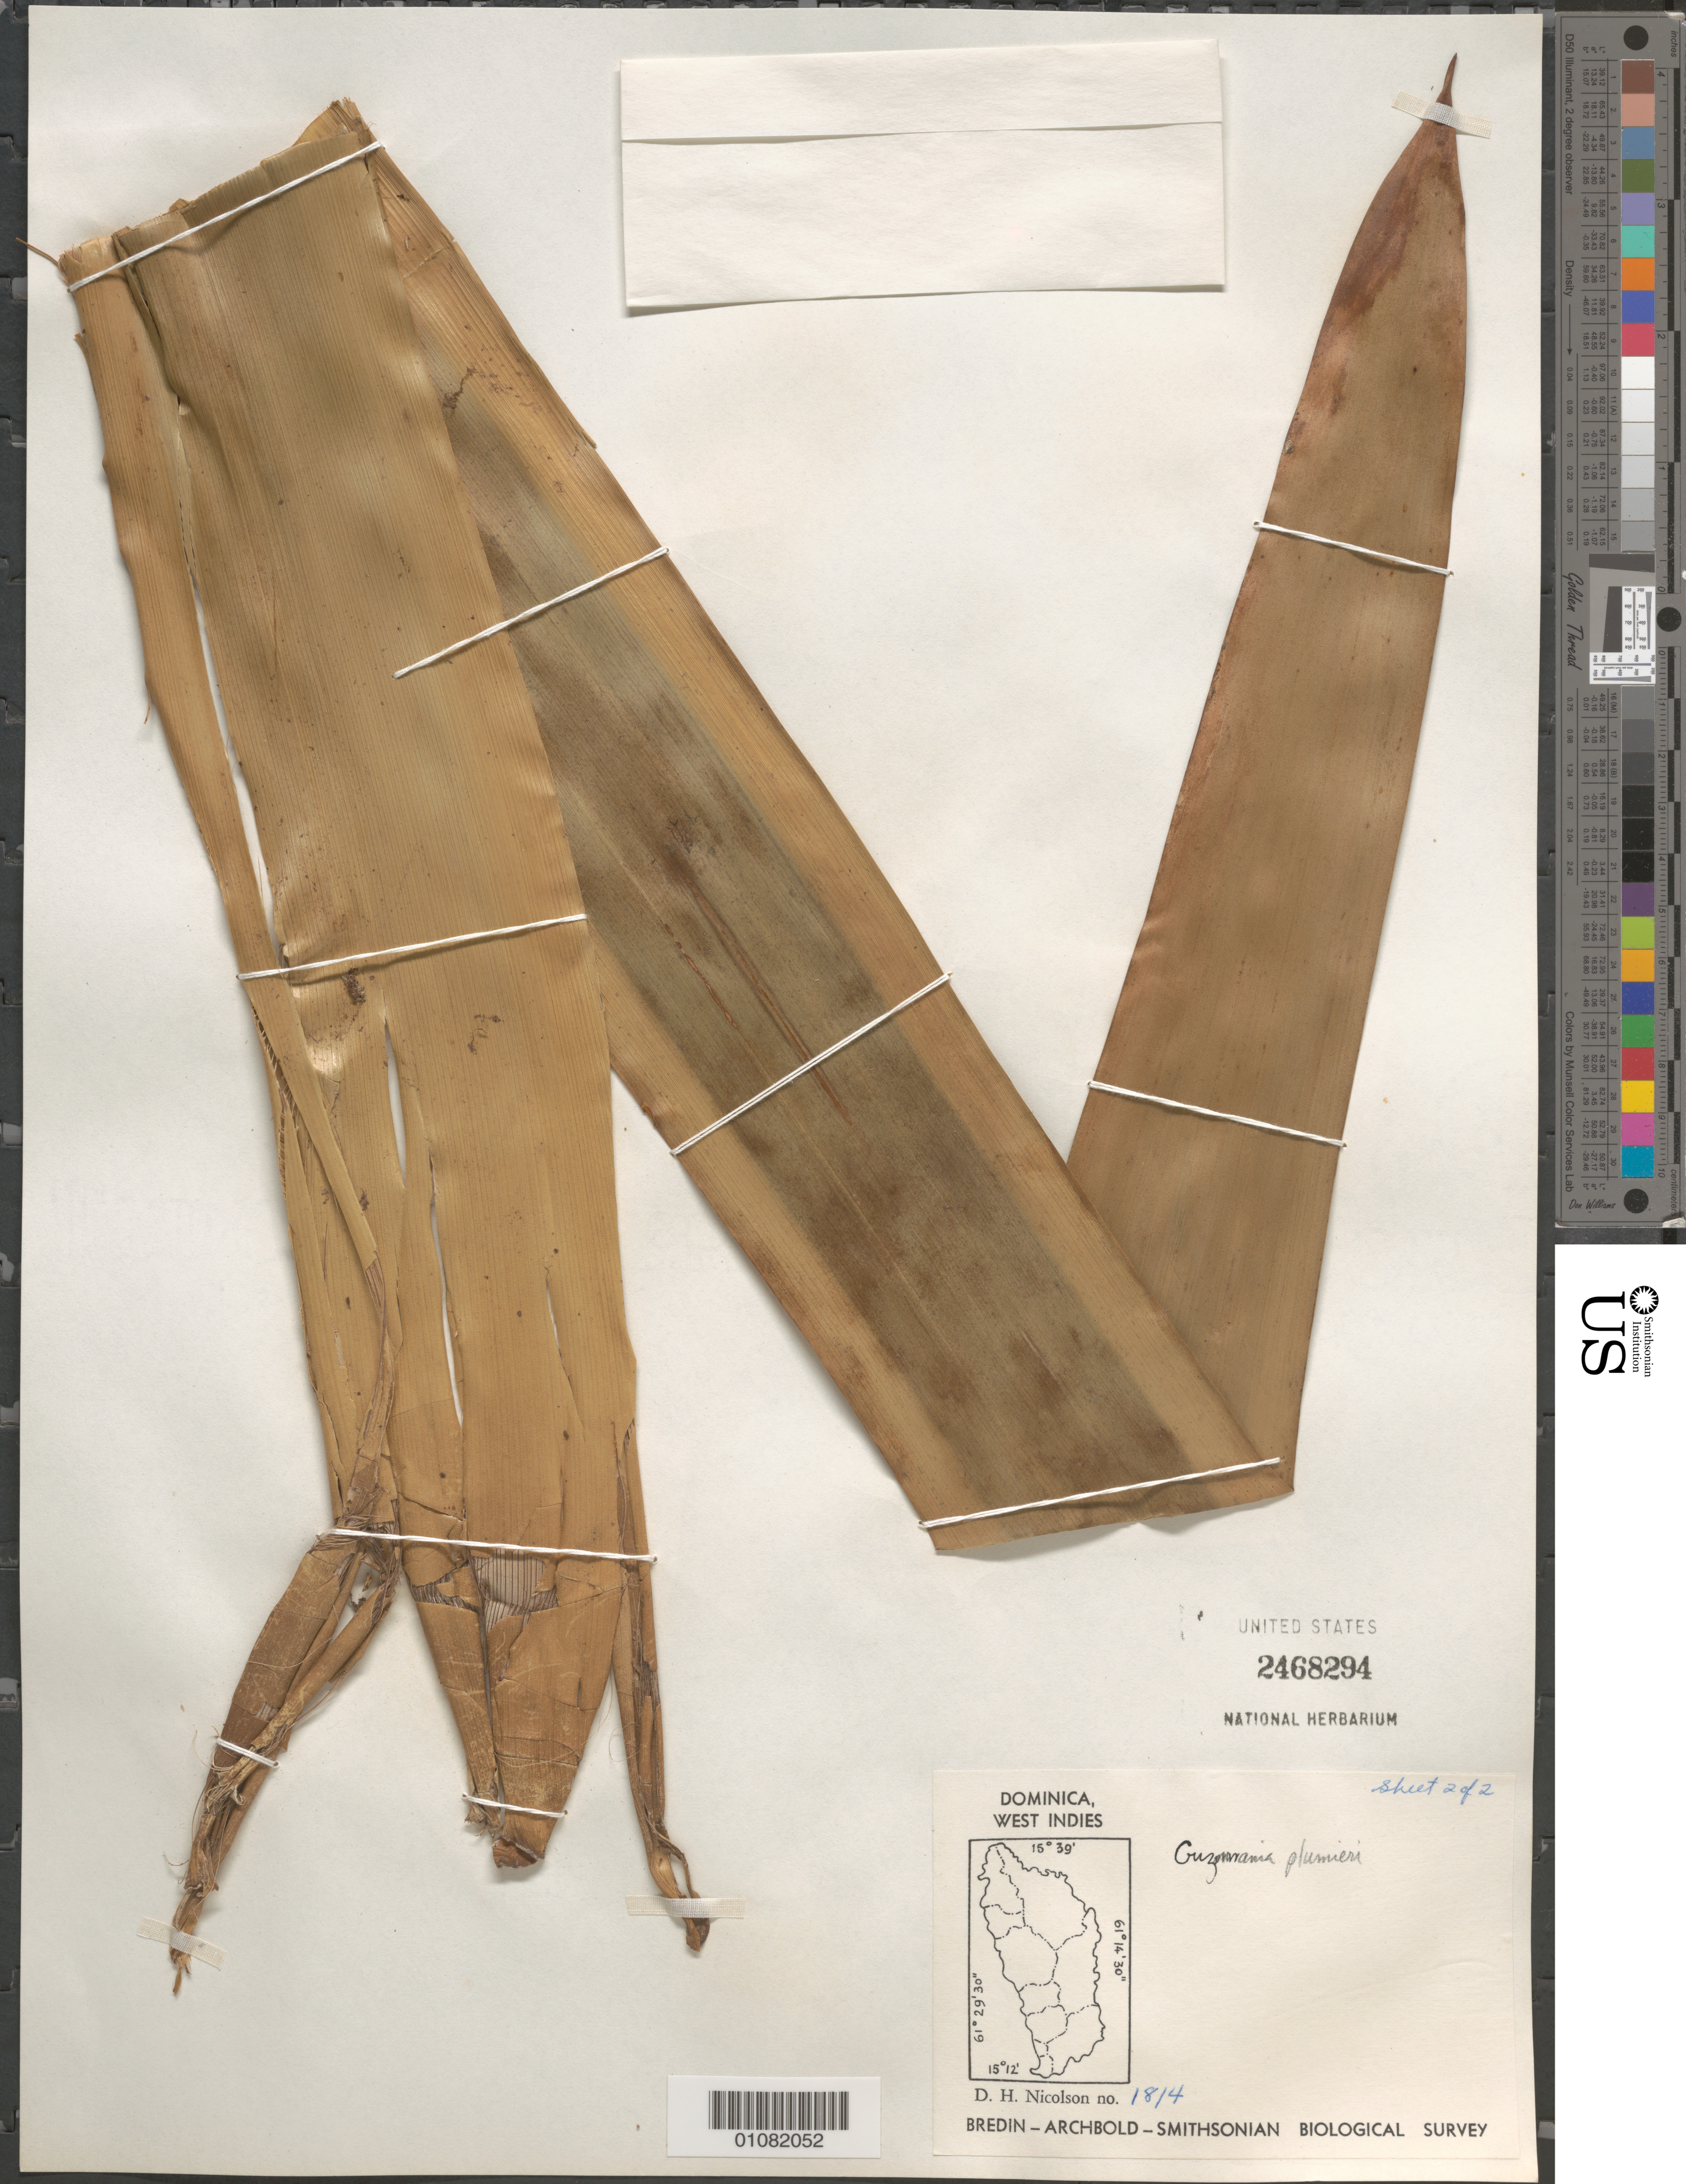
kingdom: Plantae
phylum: Tracheophyta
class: Liliopsida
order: Poales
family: Bromeliaceae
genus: Guzmania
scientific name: Guzmania plumieri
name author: (Griseb.) Mez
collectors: D. H. Nicolson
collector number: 1814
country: Dominica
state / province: St. Paul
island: Dominica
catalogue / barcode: US 2468294